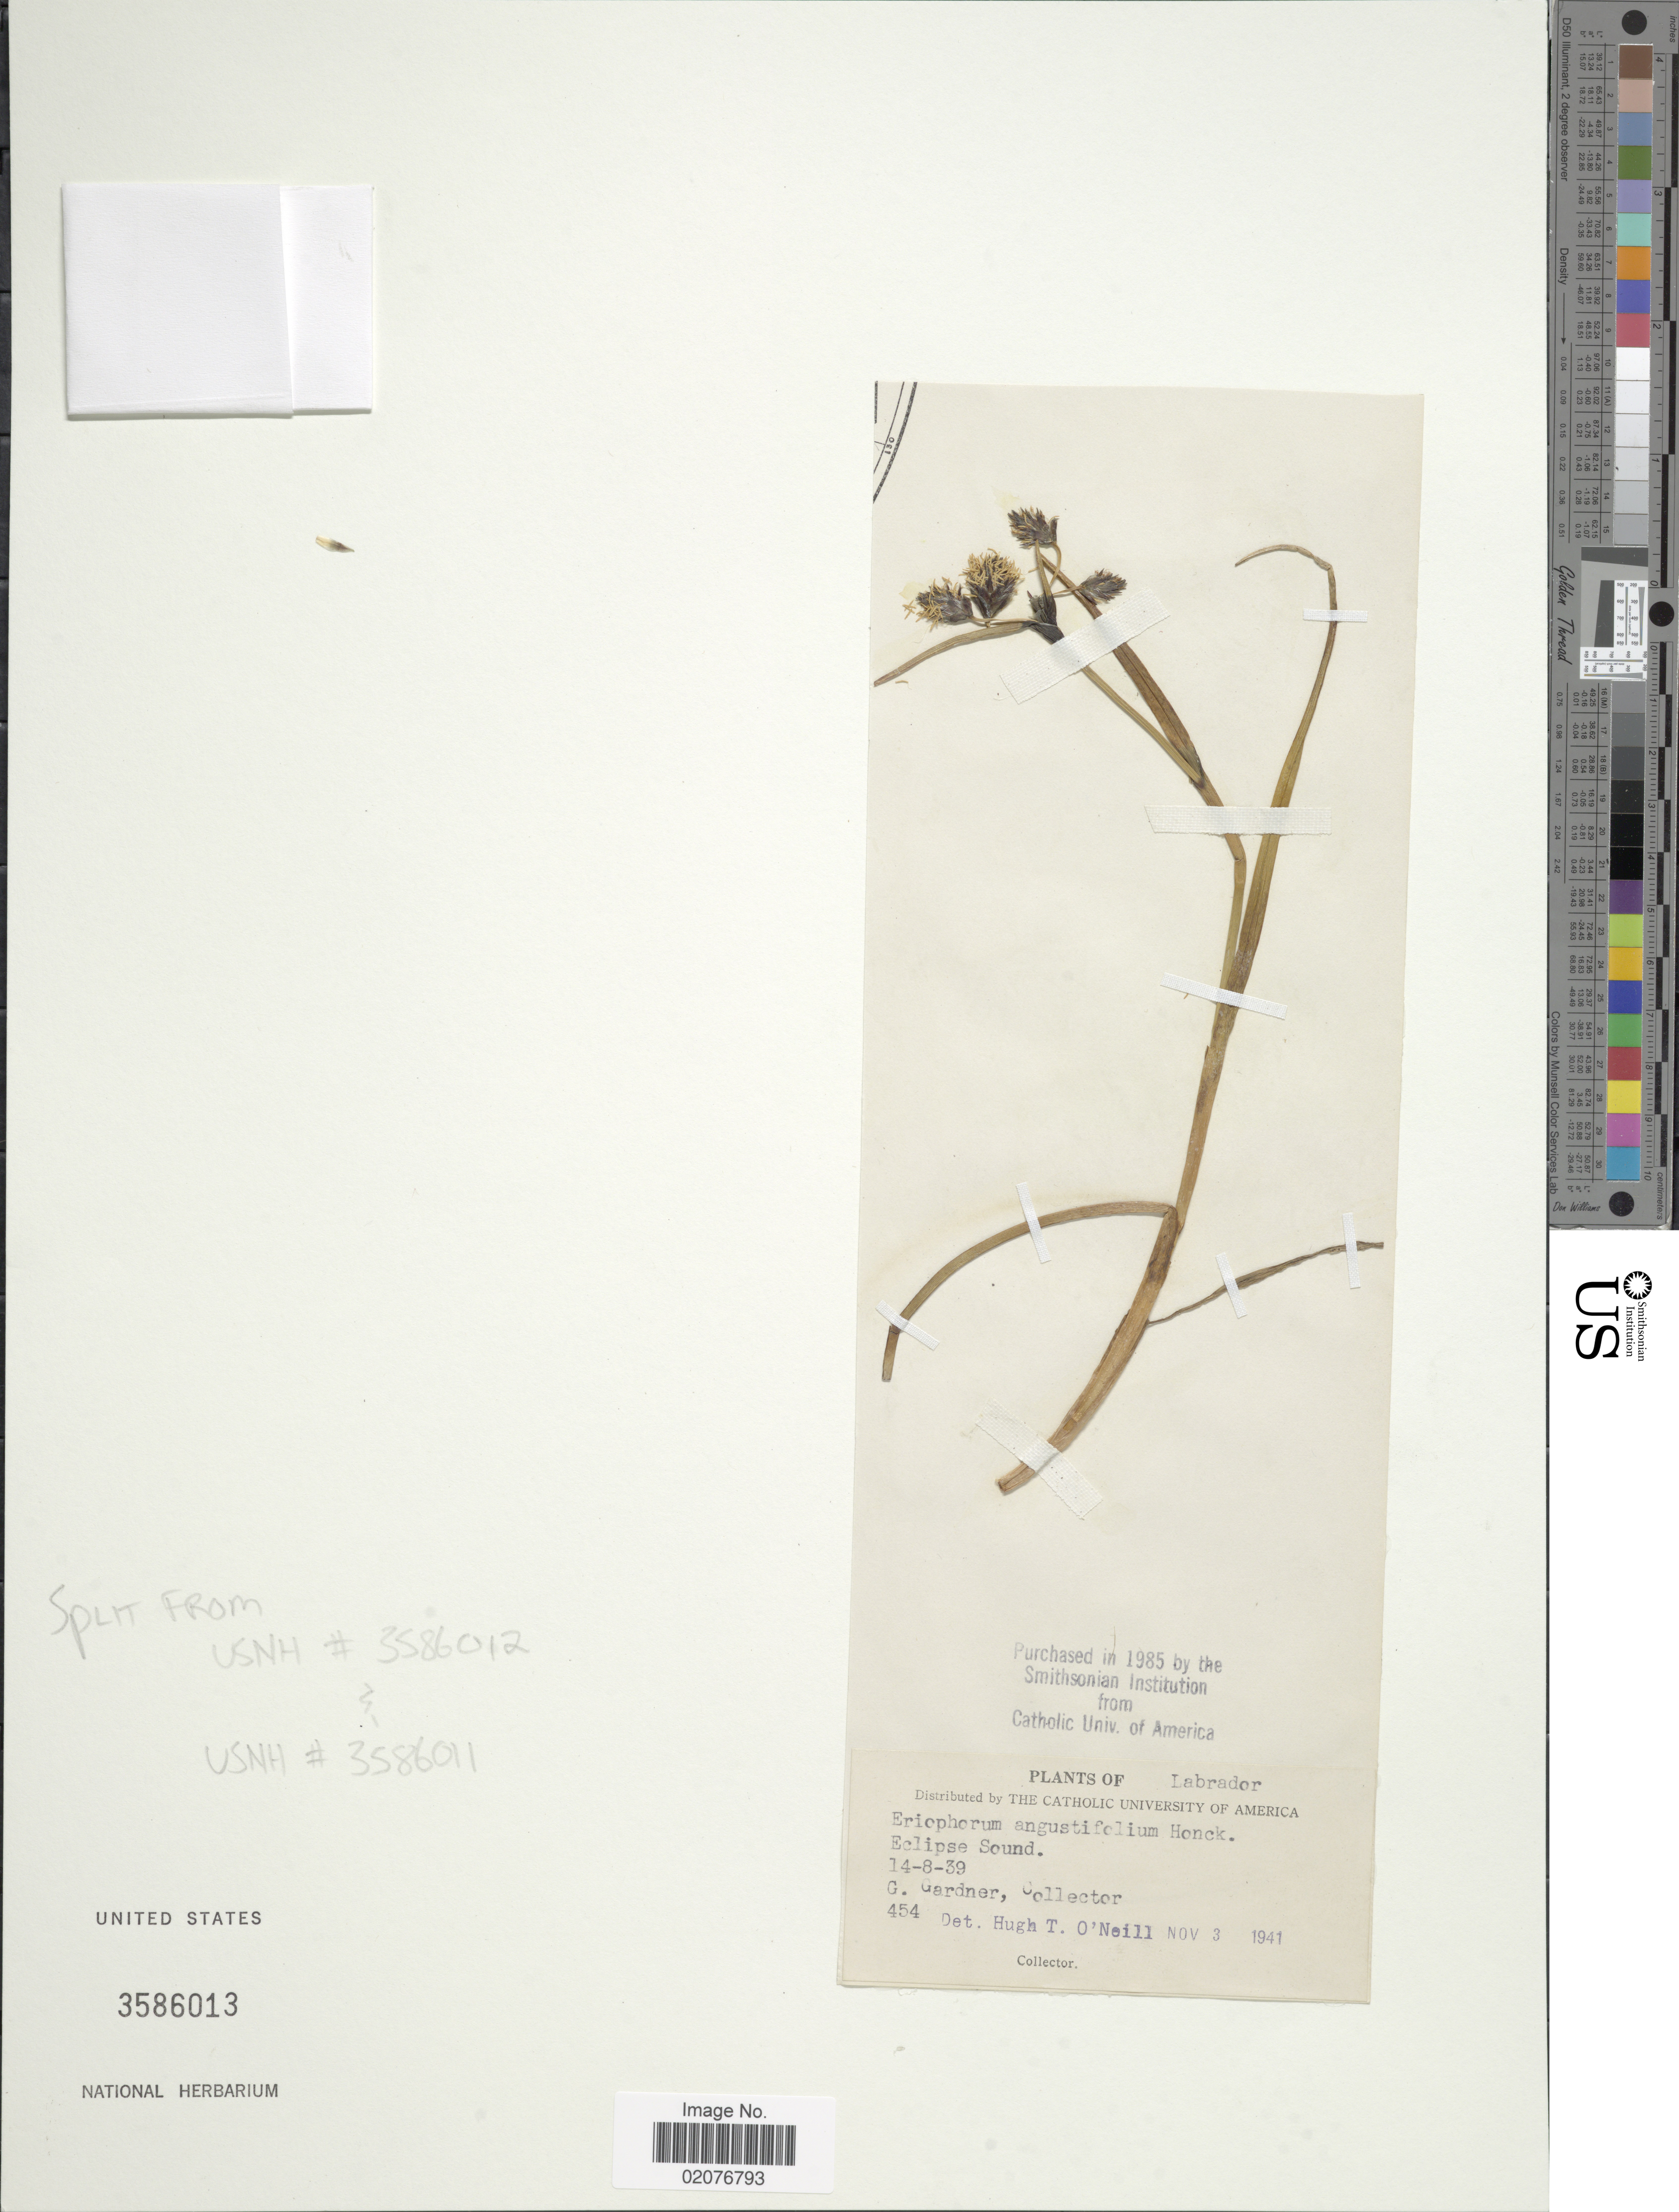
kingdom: Plantae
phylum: Tracheophyta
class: Liliopsida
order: Poales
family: Cyperaceae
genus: Eriophorum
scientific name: Eriophorum angustifolium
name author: Honck.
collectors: G. Gardner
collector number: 454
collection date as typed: Transcribed d/m/y: 14/8/39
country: Canada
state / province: Newfoundland and Labrador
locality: Labrador, Eclipse Sound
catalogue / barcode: US 3586013